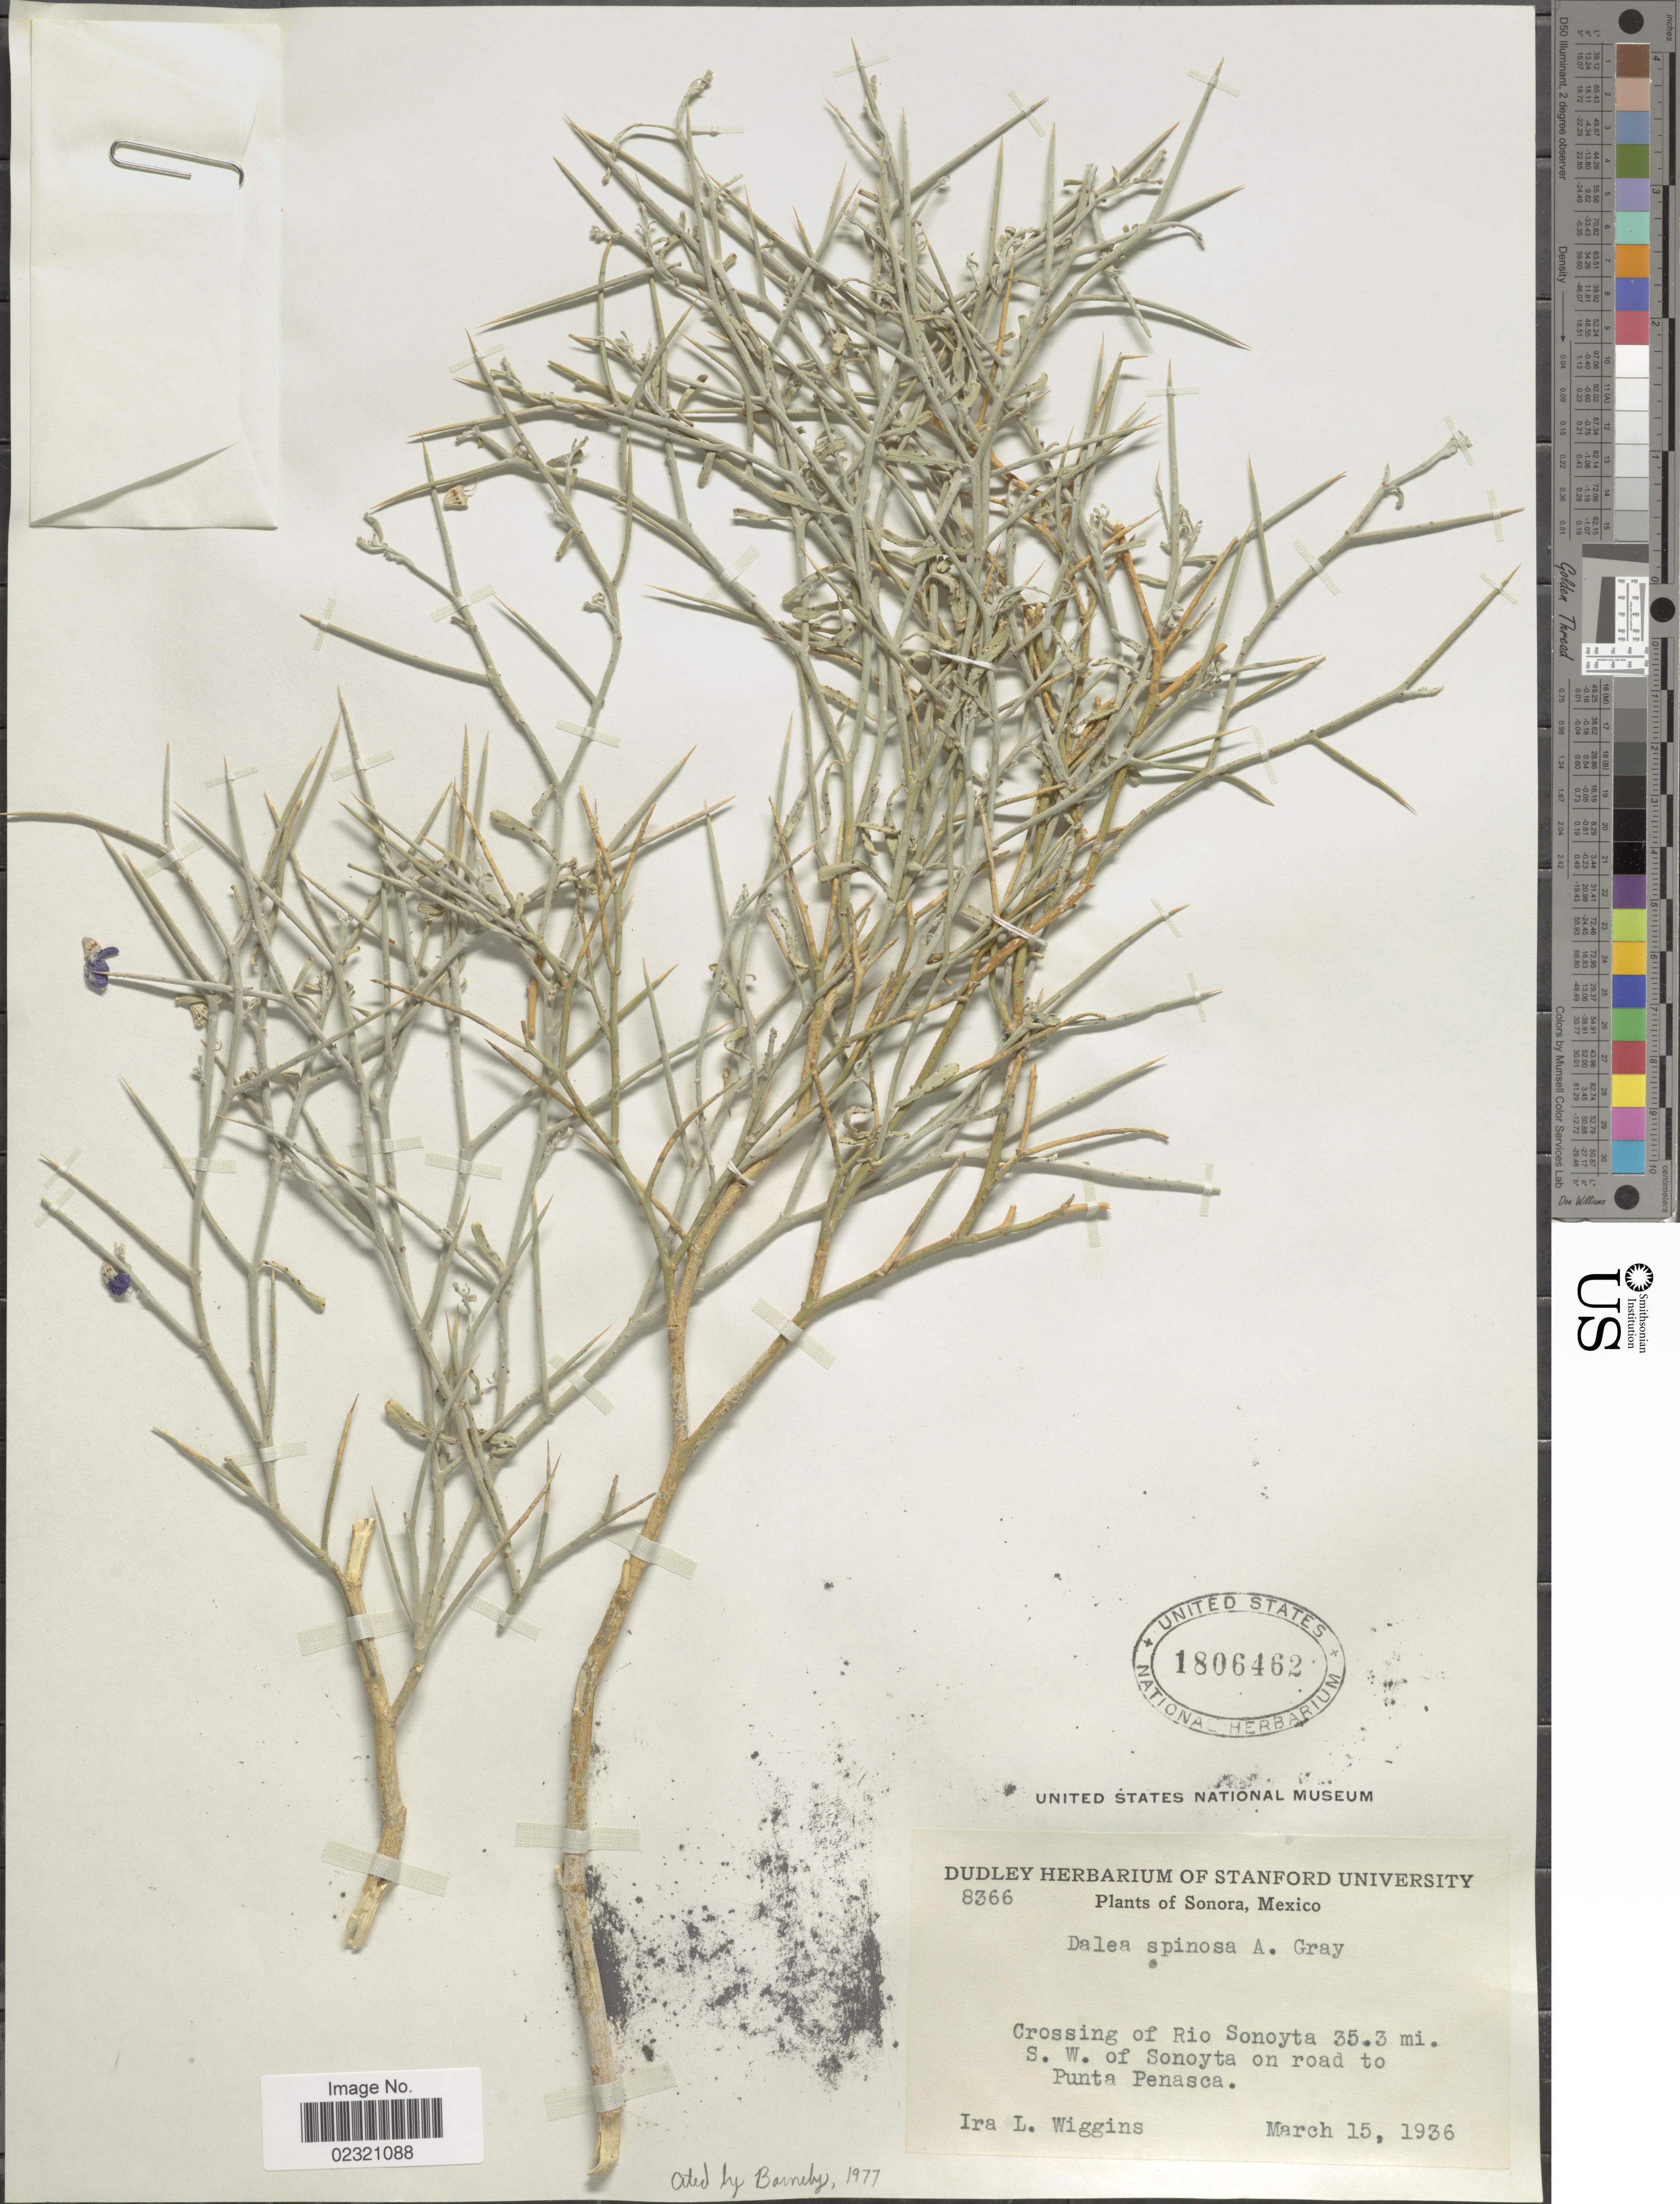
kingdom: Plantae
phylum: Tracheophyta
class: Magnoliopsida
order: Fabales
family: Fabaceae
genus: Psorothamnus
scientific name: Psorothamnus spinosus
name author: (A. Gray) Barneby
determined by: Strong, Mark T., (BOT), Smithsonian Institution - National Museum of Natural History (UNITED STATES)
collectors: I. L. Wiggins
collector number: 8366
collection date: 1936-03-15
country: Mexico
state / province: Sonora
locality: Crossing of Rio Sonoyta 35.3 mi. S. W. of Sonoyta on road to Punta Penasca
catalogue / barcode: US 1806462